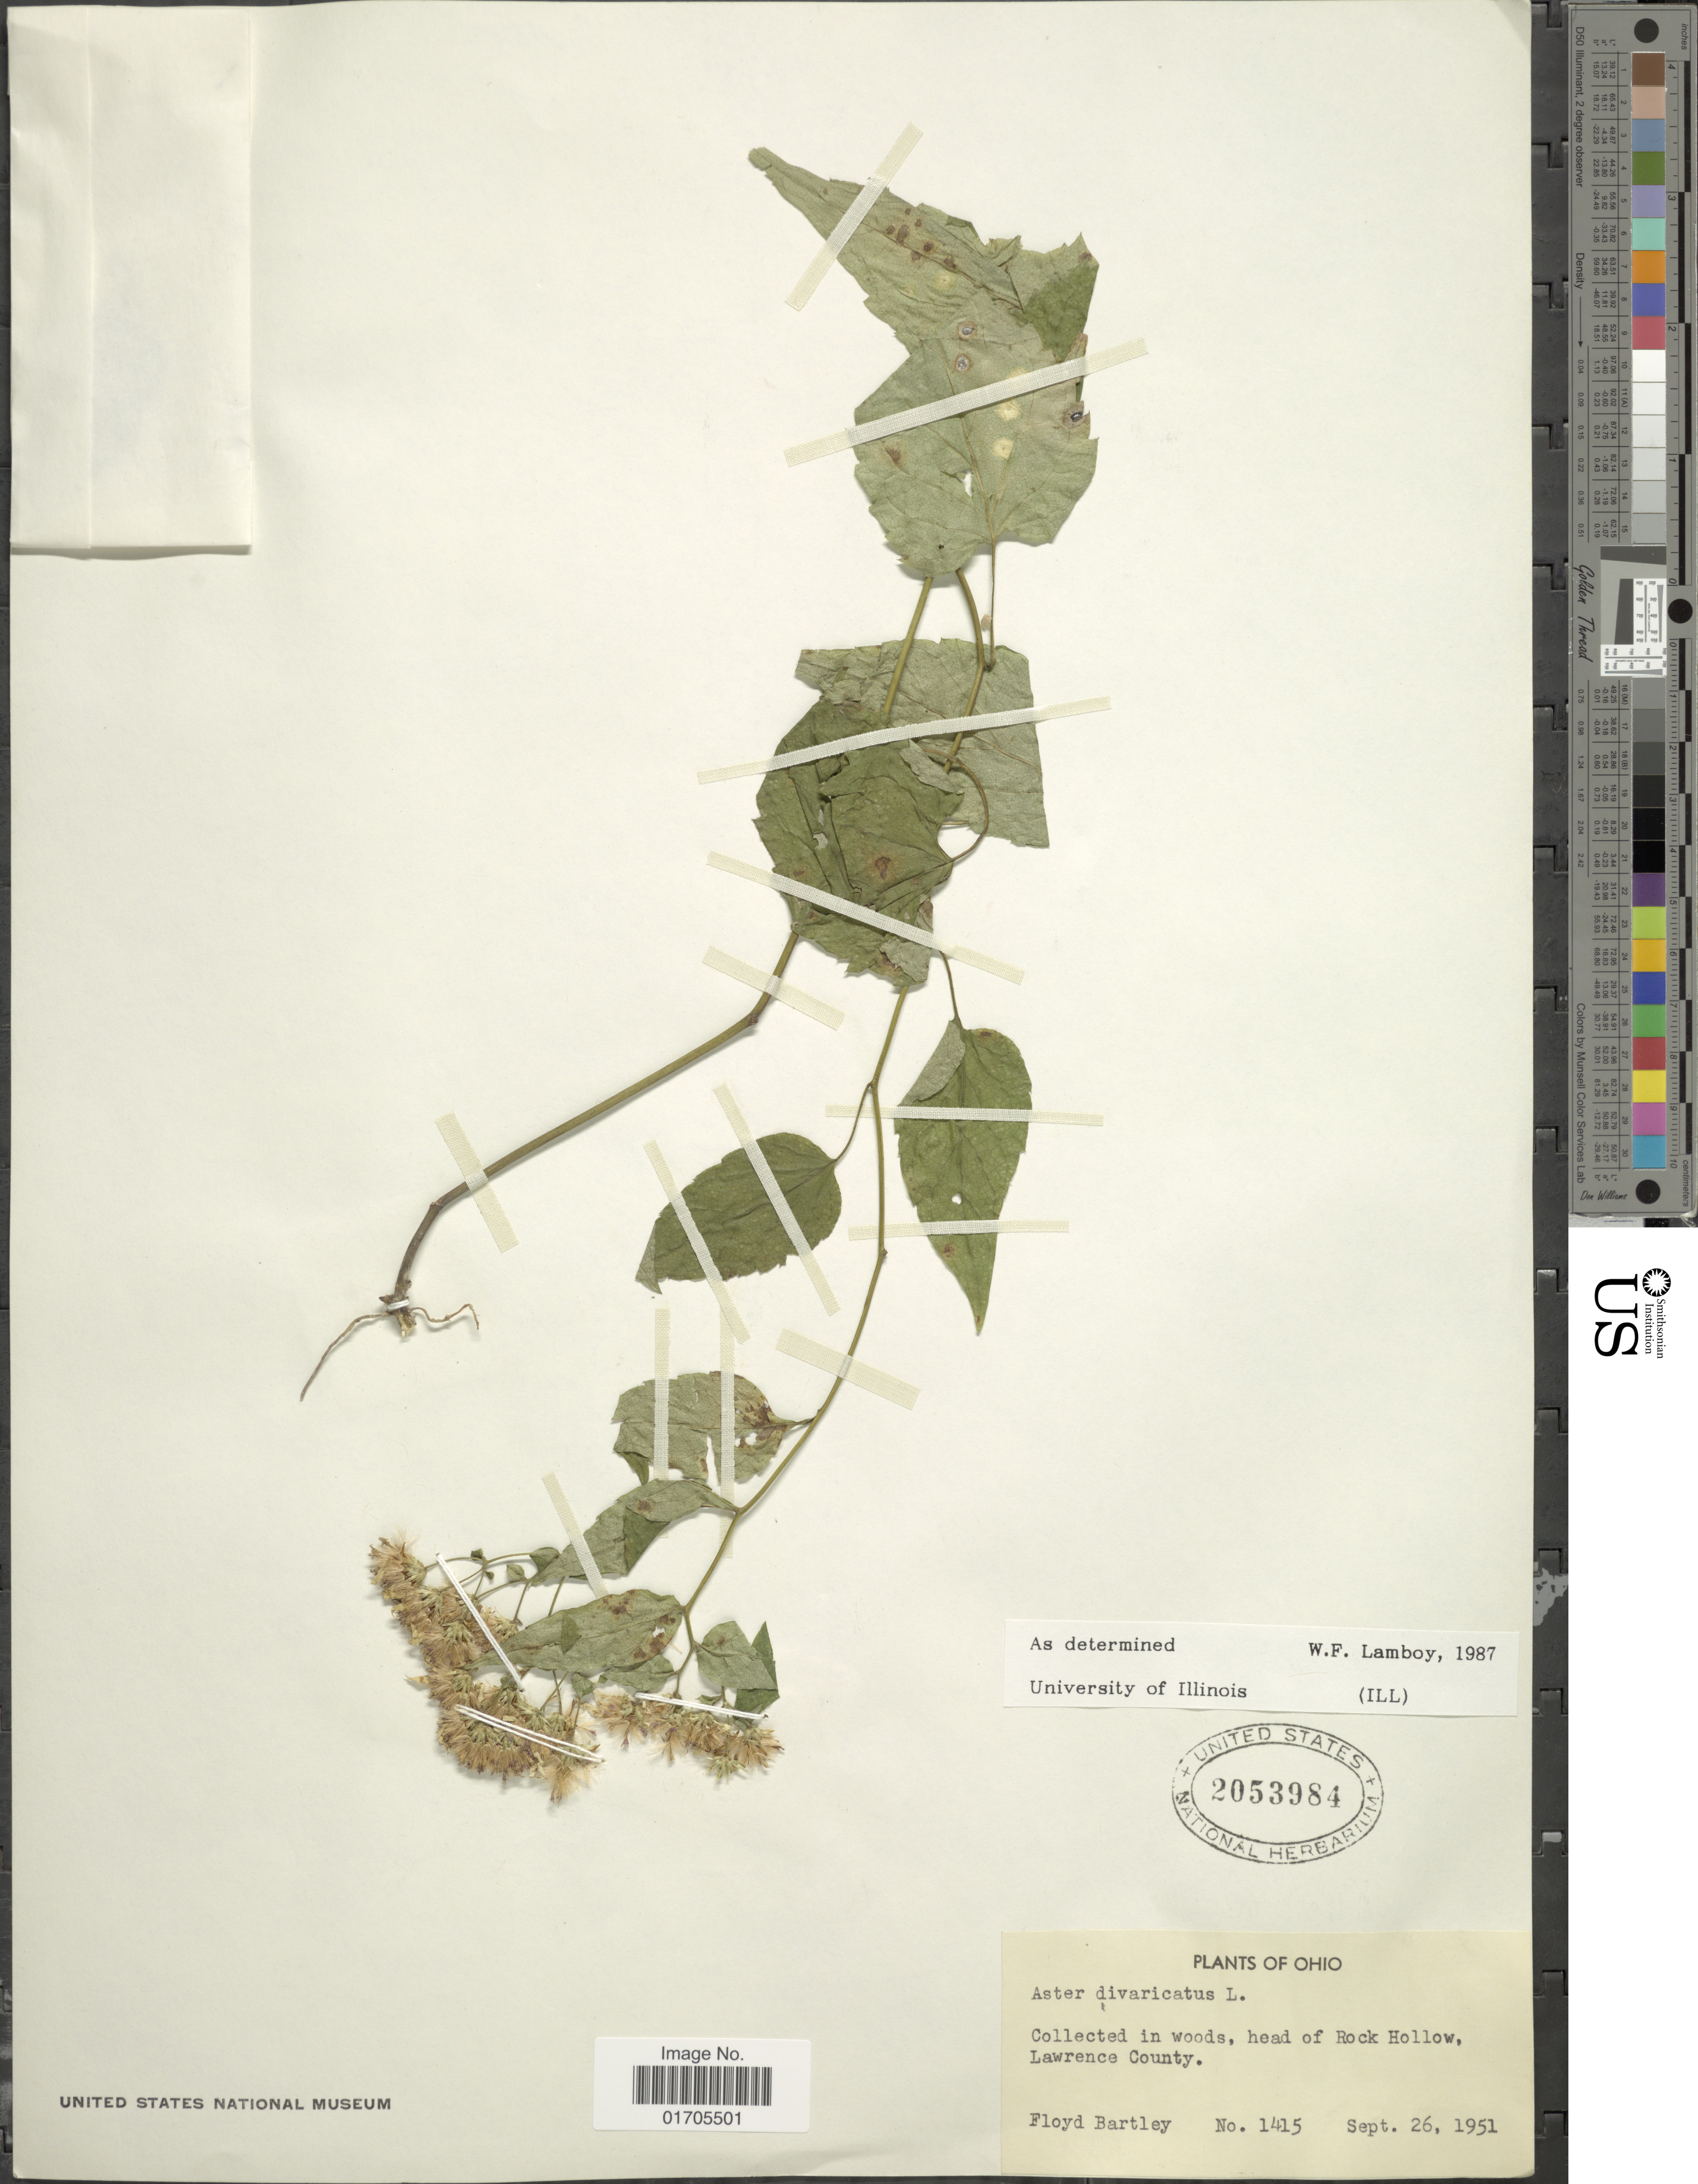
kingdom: Plantae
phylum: Tracheophyta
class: Magnoliopsida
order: Asterales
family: Asteraceae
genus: Eurybia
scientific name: Eurybia divaricata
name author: (L.) G.L. Nesom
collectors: F. Bartley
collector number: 1415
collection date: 1951-09-26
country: United States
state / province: Ohio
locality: Ohio. Collected in woods, head of Rock Hollow. Lawrence County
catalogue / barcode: US 2053984